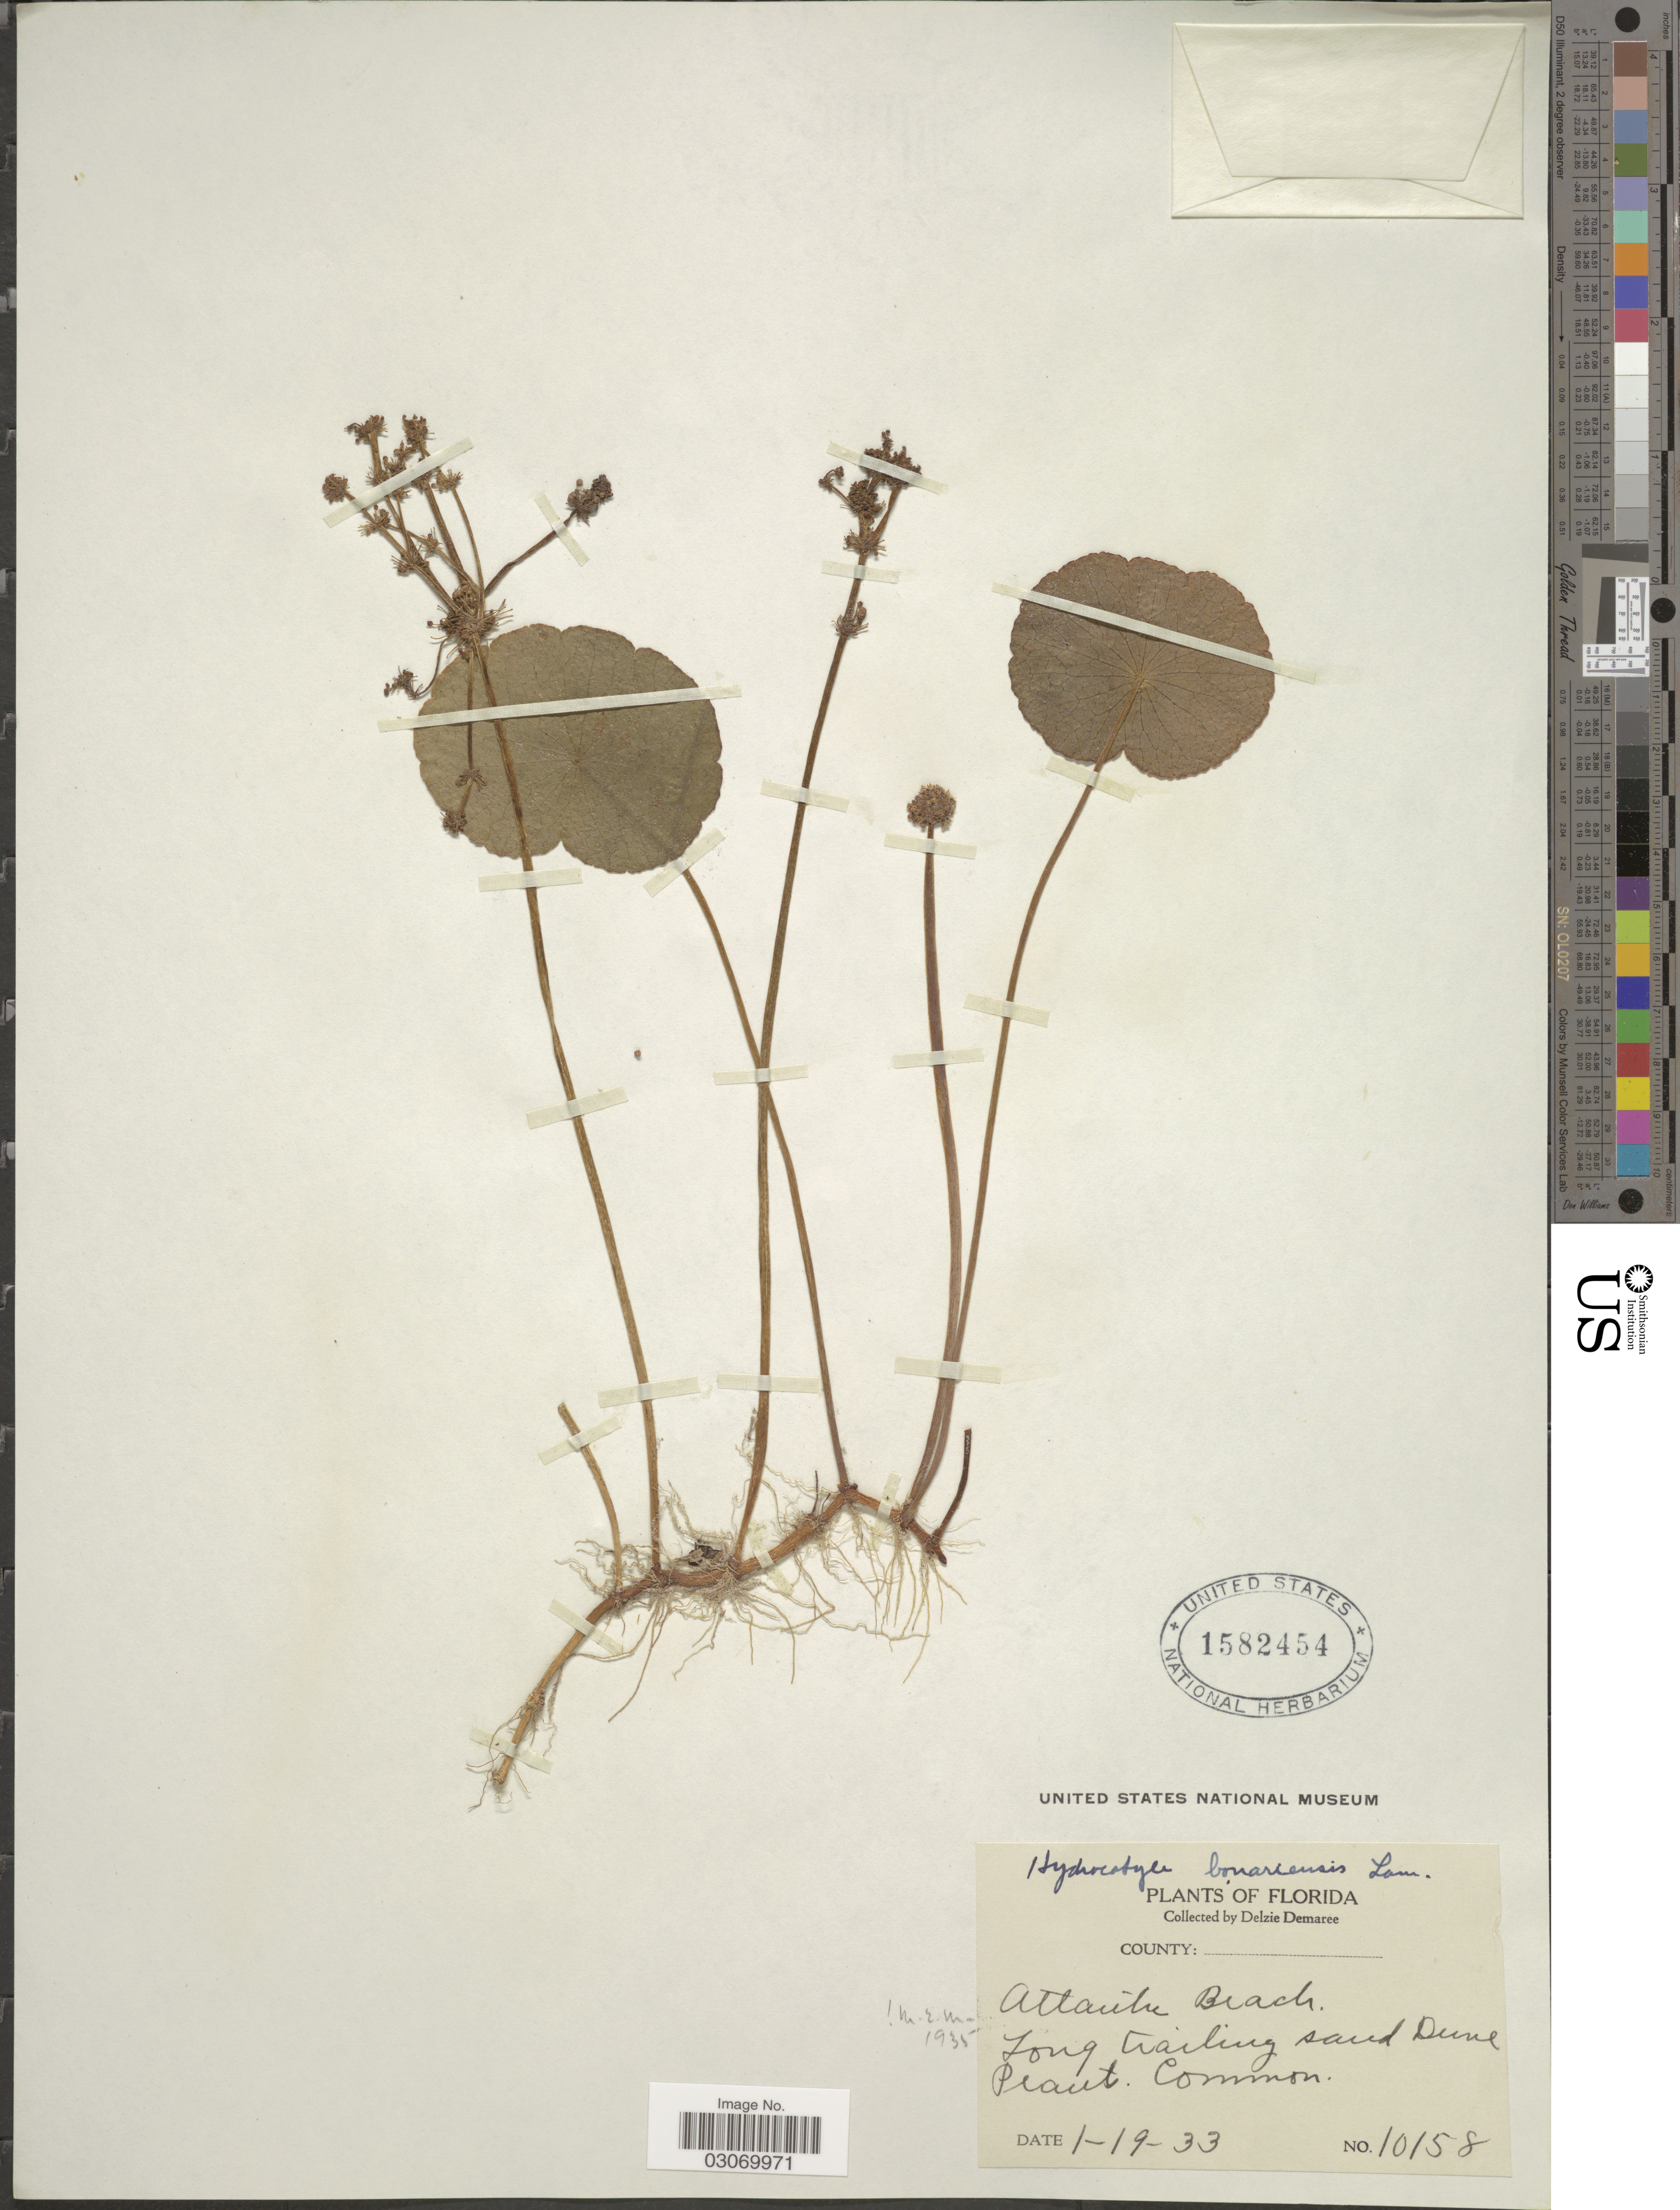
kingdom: Plantae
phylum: Tracheophyta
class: Magnoliopsida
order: Apiales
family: Araliaceae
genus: Hydrocotyle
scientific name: Hydrocotyle bonariensis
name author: Lam.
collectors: D. Demaree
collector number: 10158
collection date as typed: Transcribed d/m/y: 19/1/33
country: United States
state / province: Florida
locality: Atlantic Beach. Long trailing sand Dune.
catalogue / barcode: US 1582454